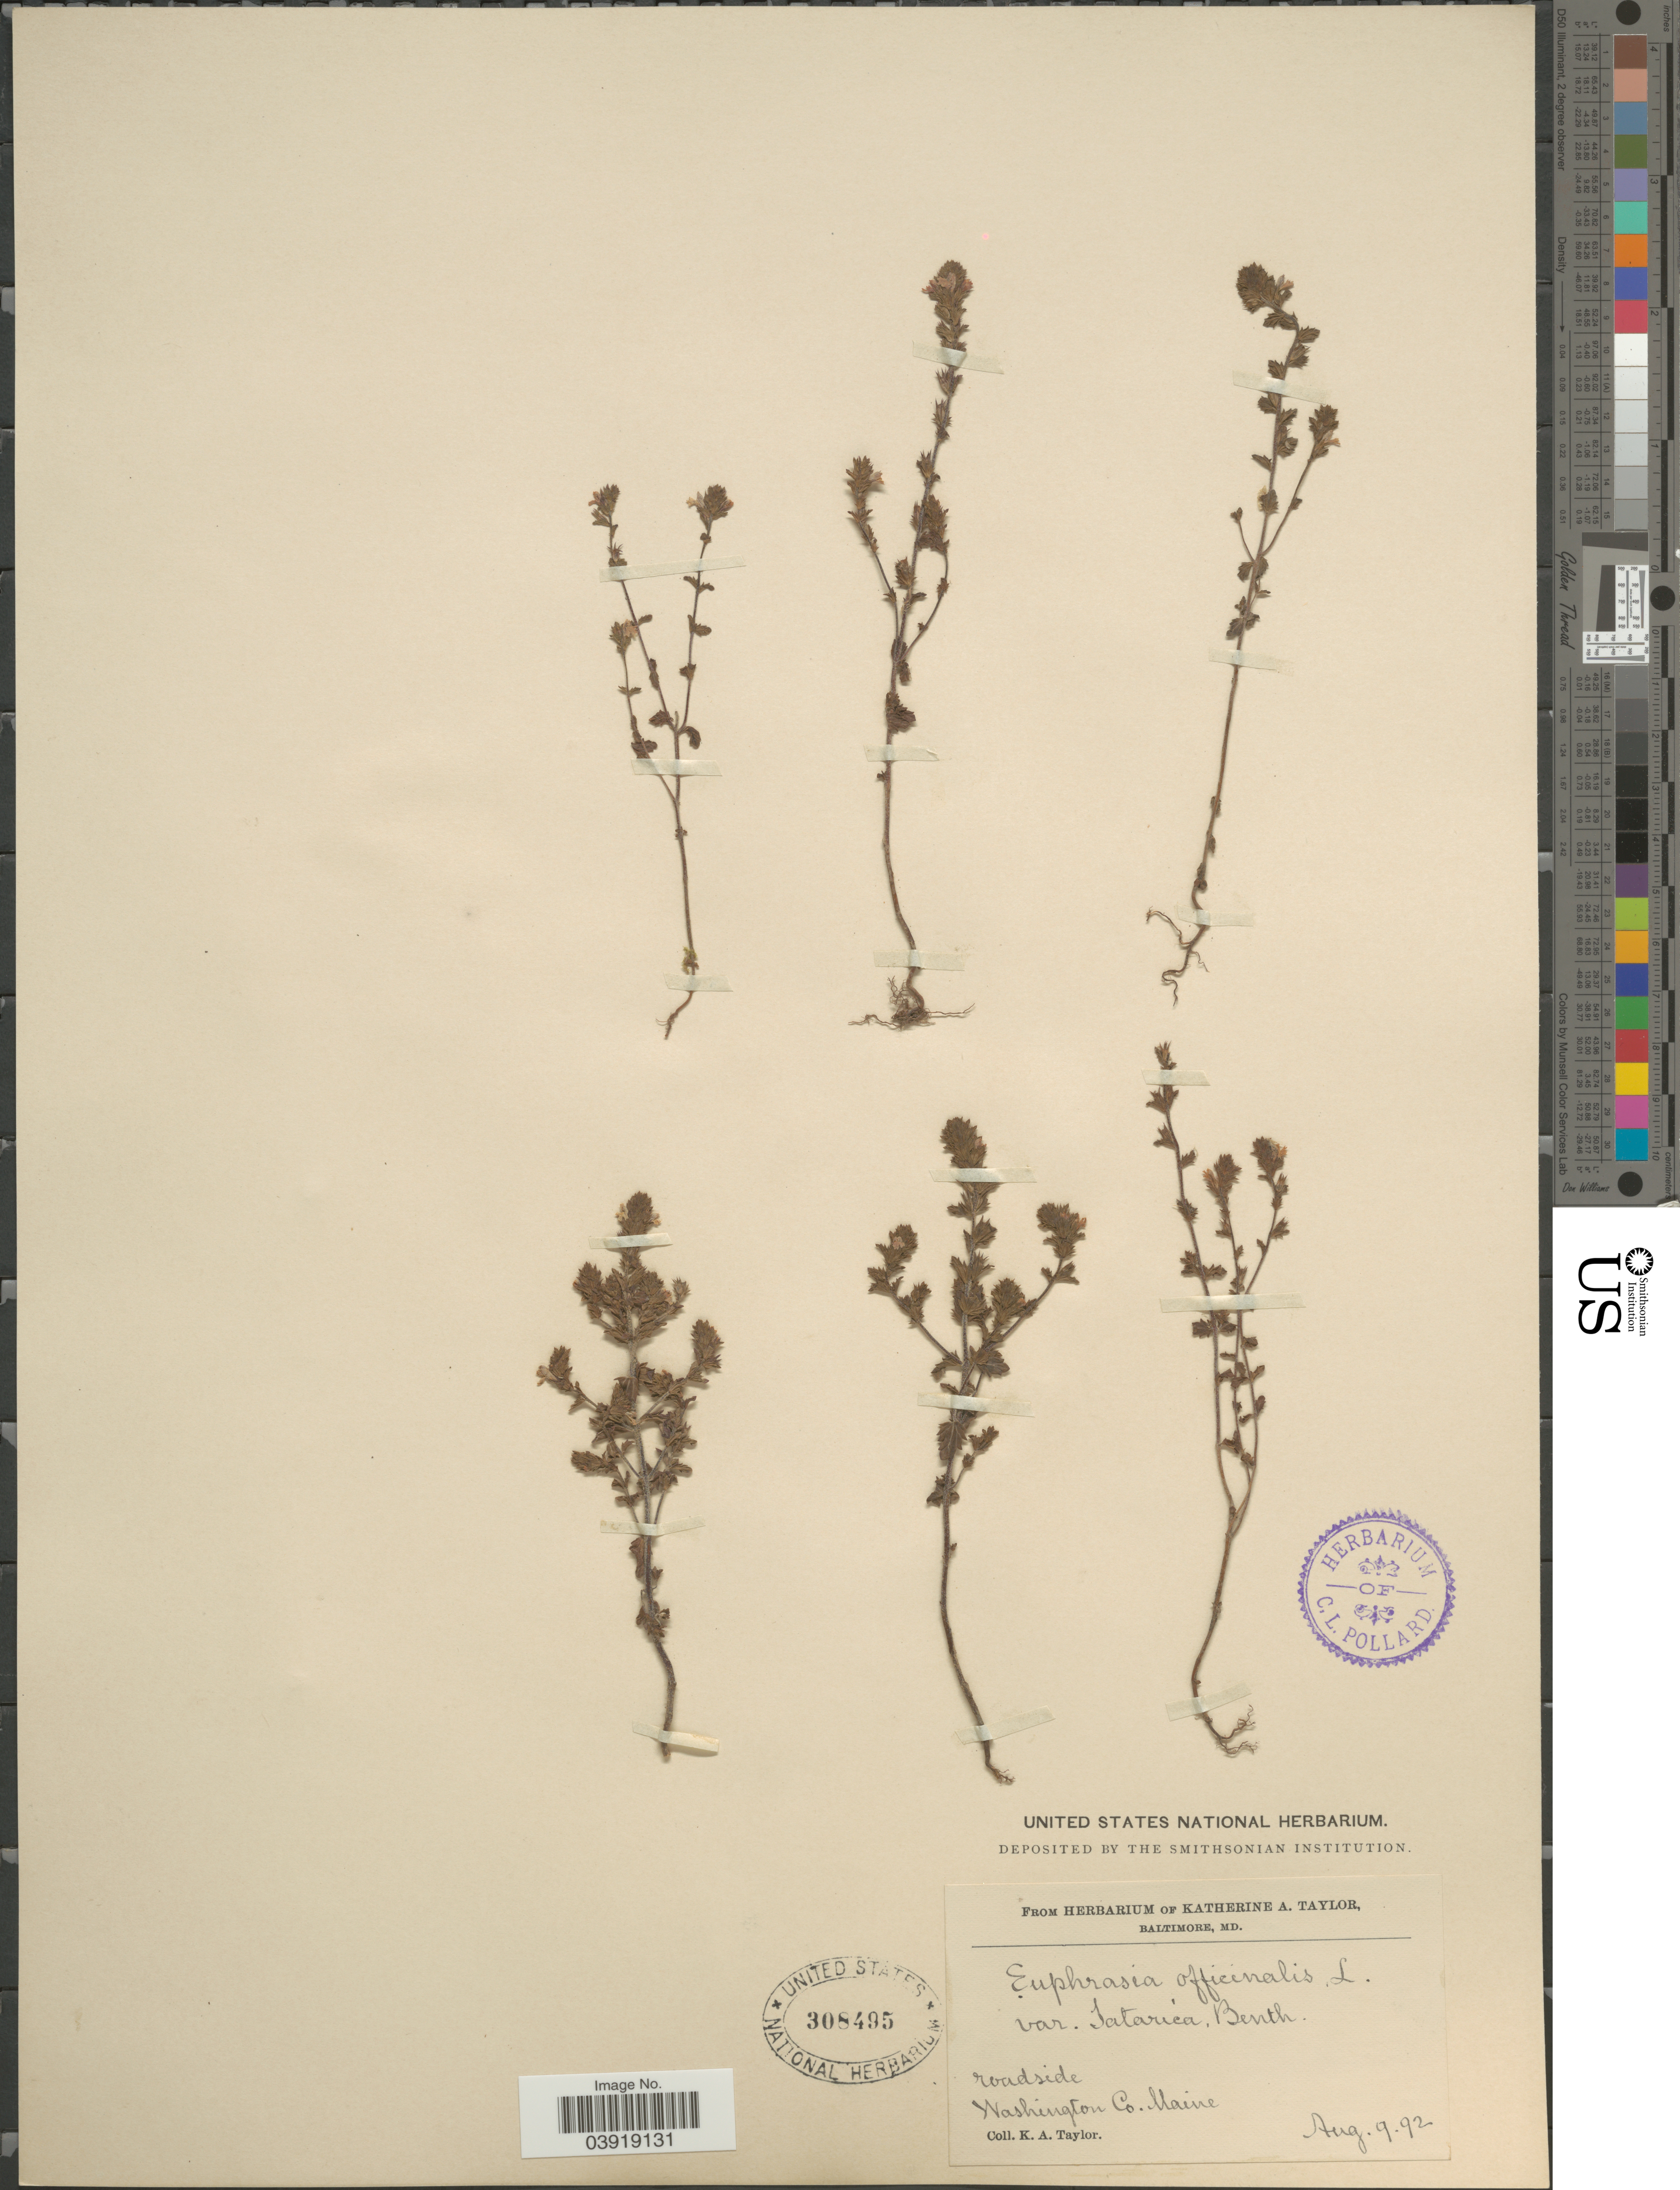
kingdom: Plantae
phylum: Tracheophyta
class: Magnoliopsida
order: Lamiales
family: Orobanchaceae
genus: Euphrasia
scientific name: Euphrasia sp.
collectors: K. A. Taylor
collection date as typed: Transcribed d/m/y: 9/8/92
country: United States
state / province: Maine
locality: Roadside. Washington Co.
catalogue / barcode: US 308495